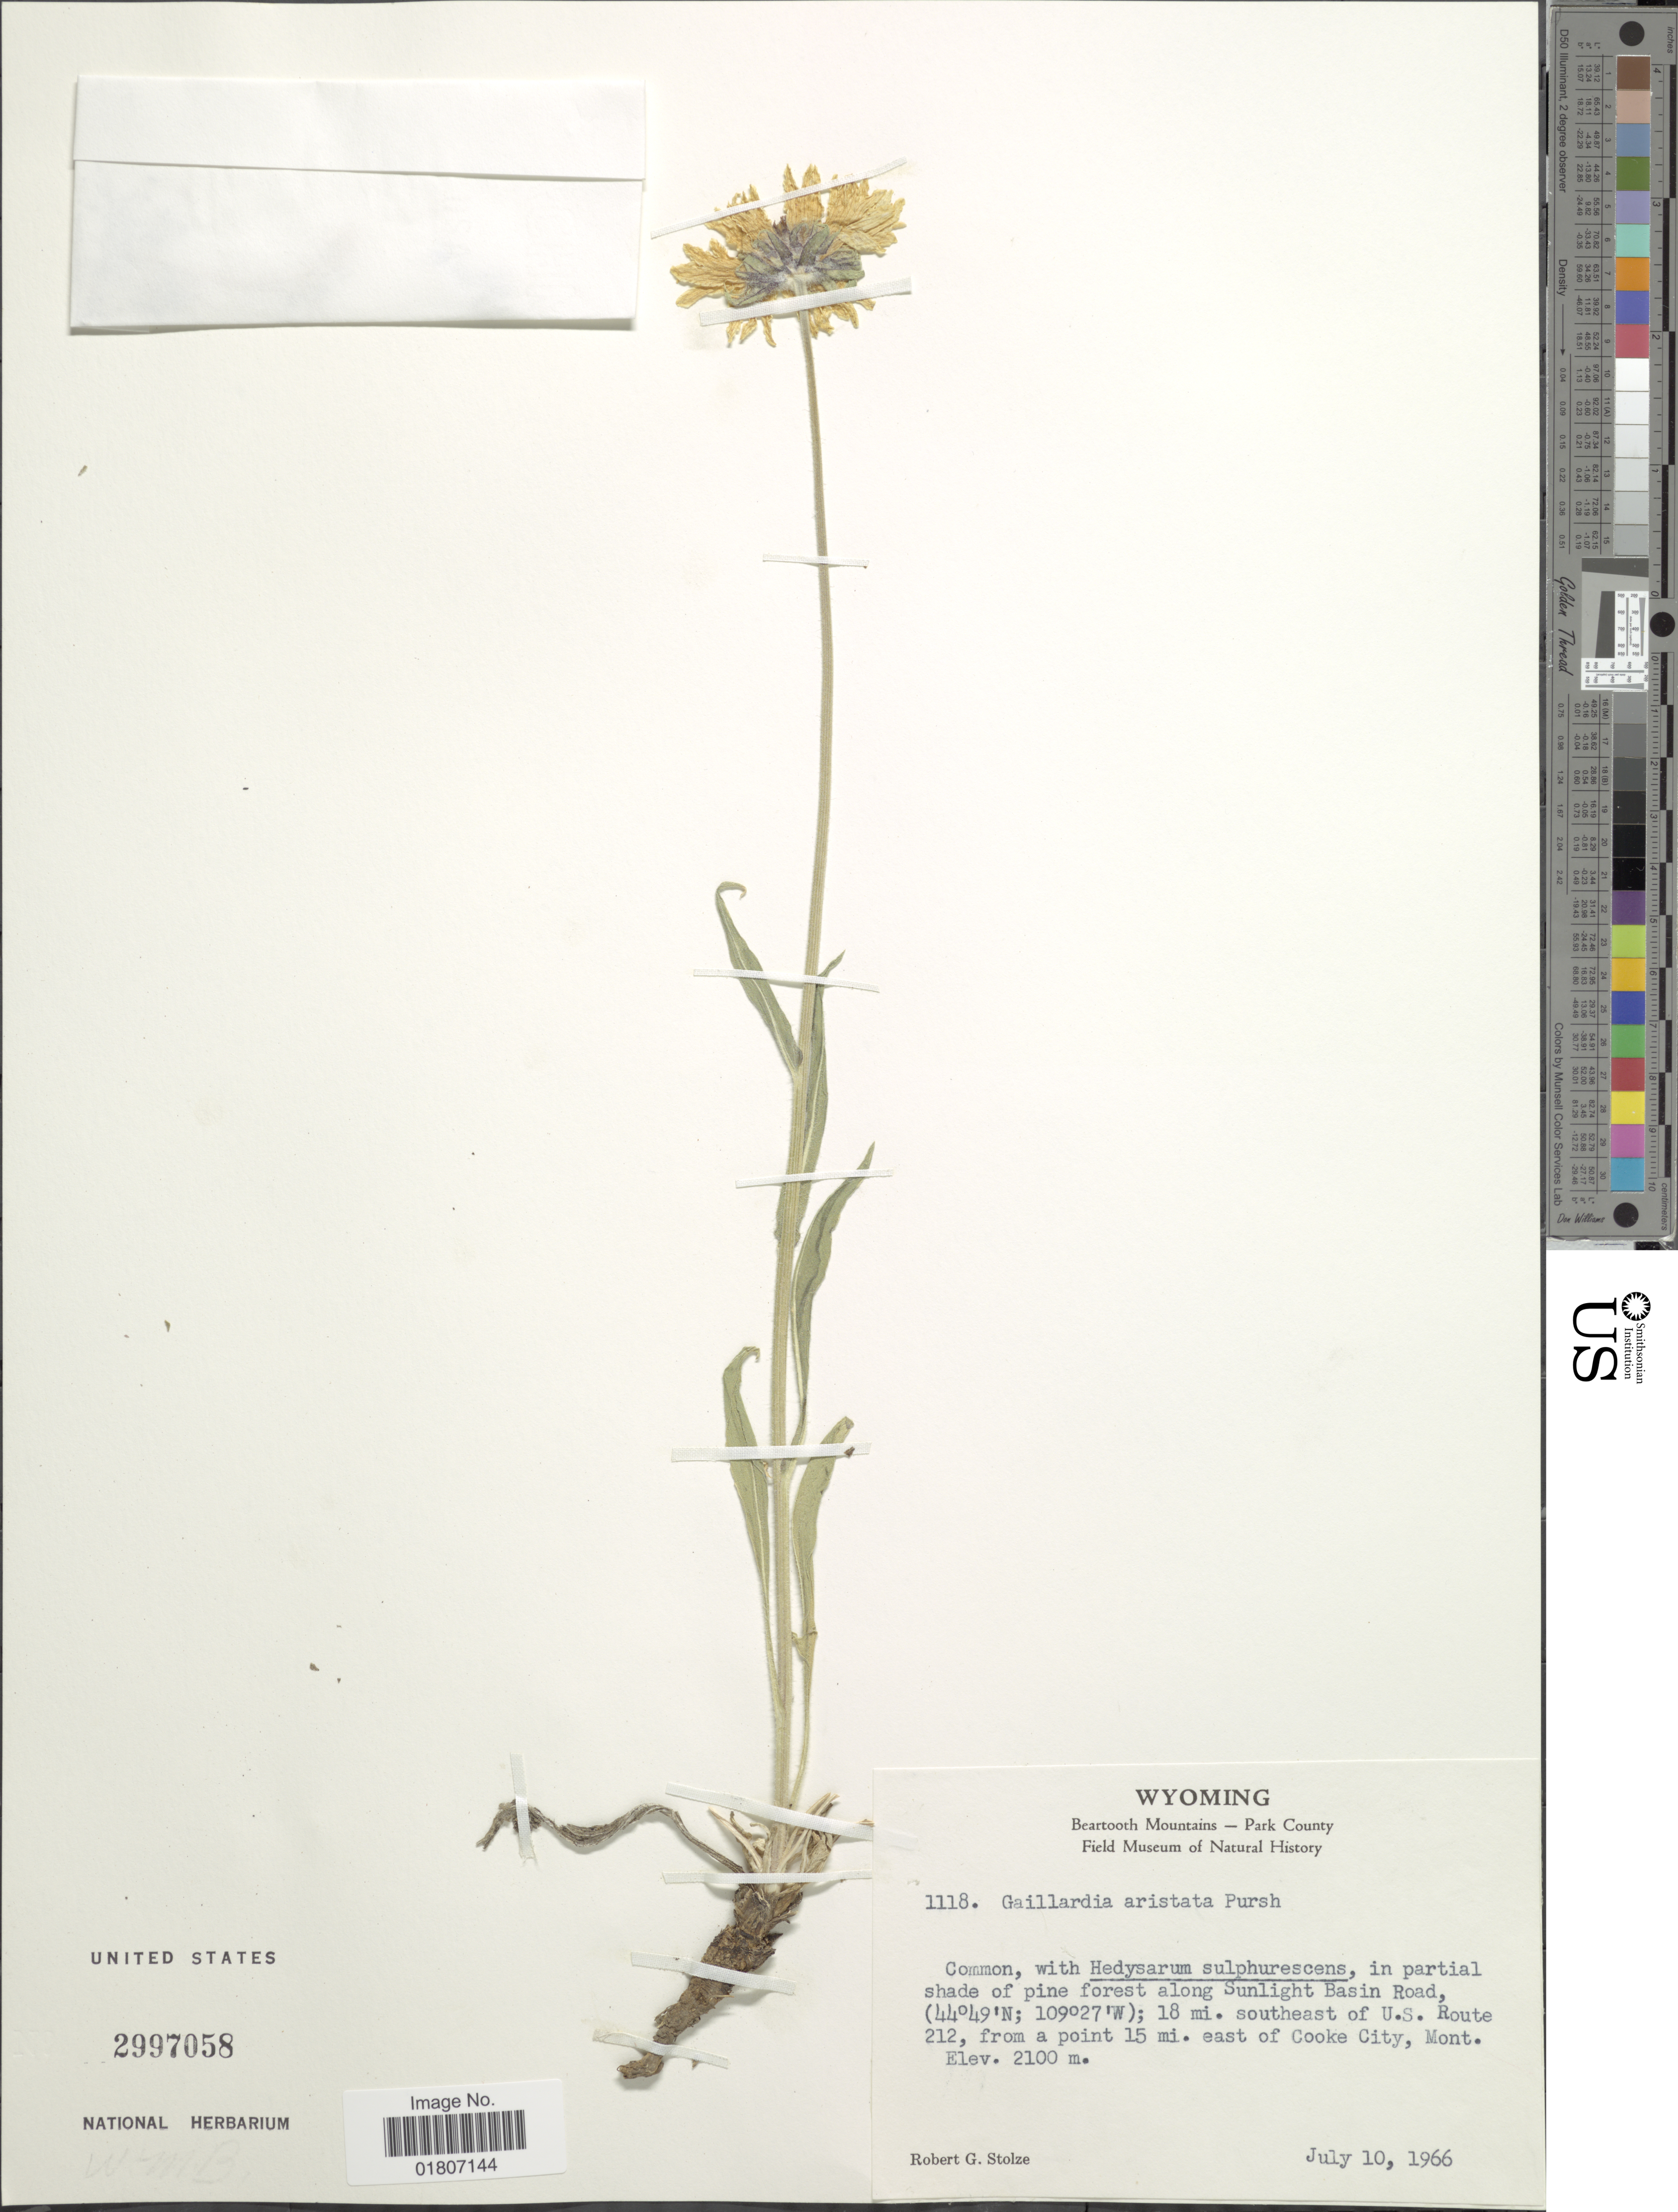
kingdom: Plantae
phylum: Tracheophyta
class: Magnoliopsida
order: Asterales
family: Asteraceae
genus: Gaillardia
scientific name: Gaillardia aristata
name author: Pursh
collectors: R. G. Stolze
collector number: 1118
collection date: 1966-07-10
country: United States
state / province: Montana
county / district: Park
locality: Along Sunlight Basin Road, 18 mi. SE of U.S. Route 212, from a point 15 mi. E of Cooke City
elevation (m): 2100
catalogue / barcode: US 2997058